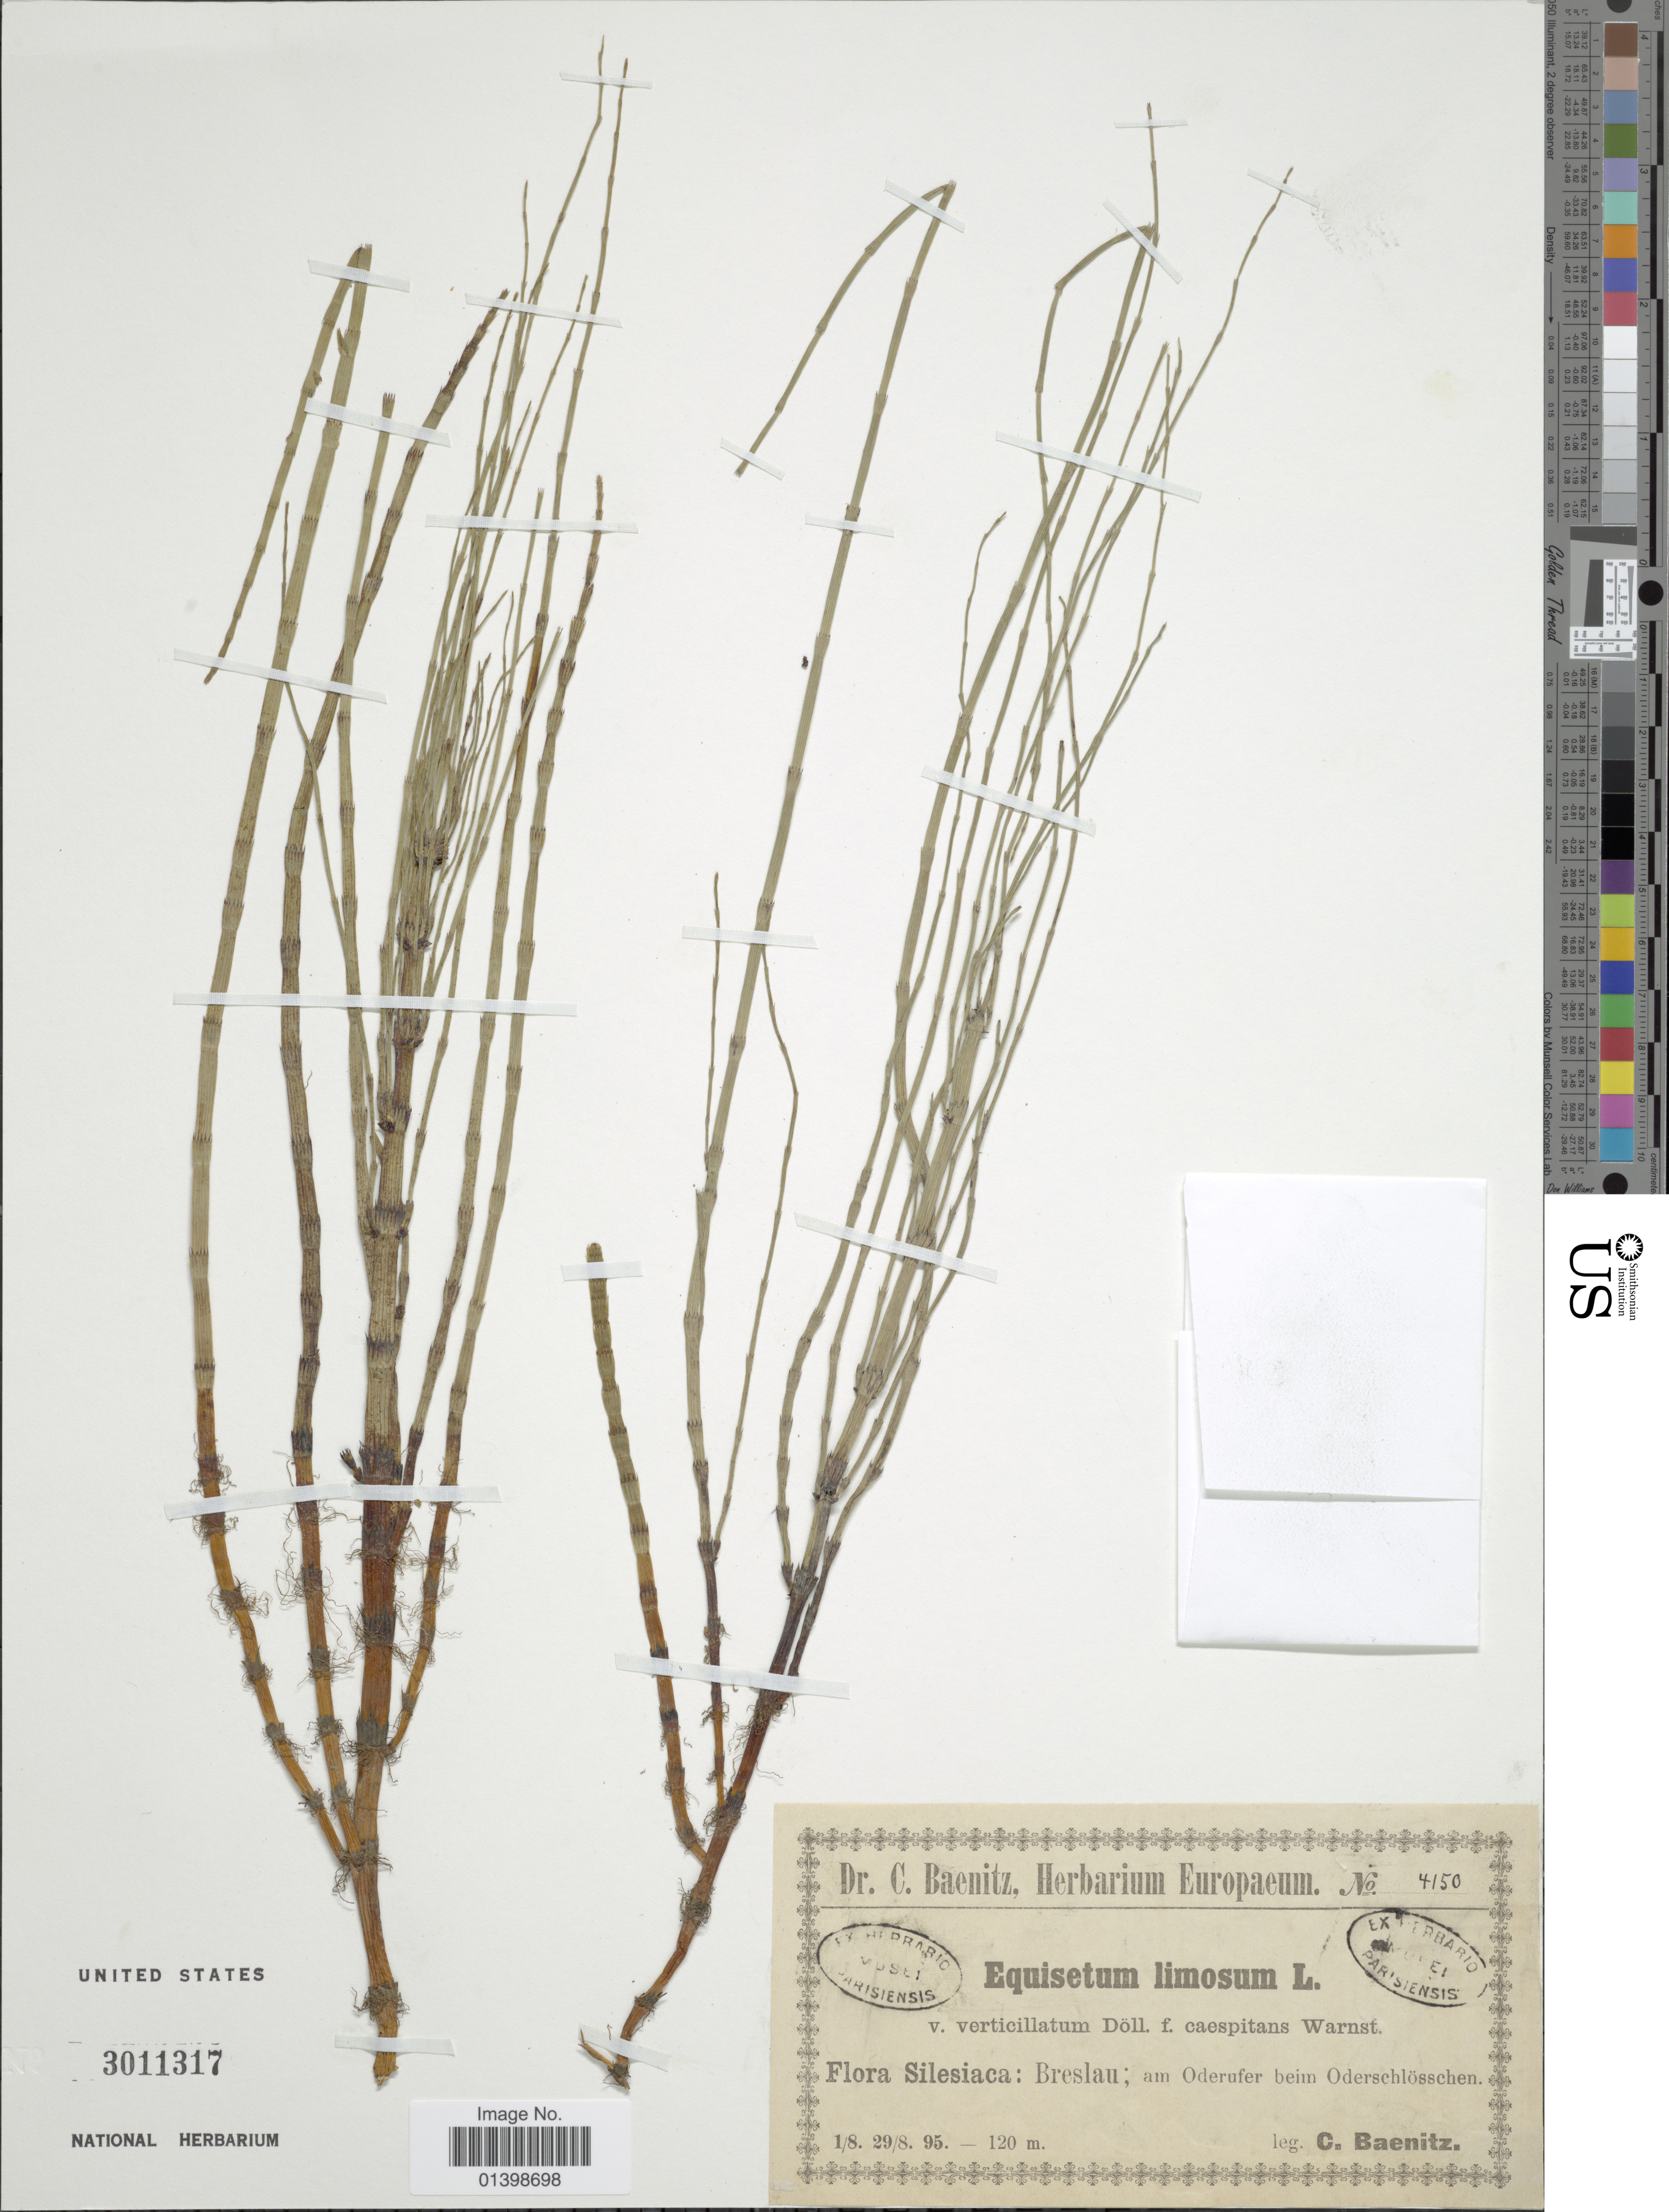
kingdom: Plantae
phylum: Tracheophyta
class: Polypodiopsida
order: Equisetales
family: Equisetaceae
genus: Equisetum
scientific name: Equisetum fluviatile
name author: L.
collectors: C. G. Baenitz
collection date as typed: Transcribed d/m/y: 1/8/95 to 29/8/95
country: Poland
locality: Silesiaca: Breslau; am Oderufer beim Oderschlösschen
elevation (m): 120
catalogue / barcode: US 3011317